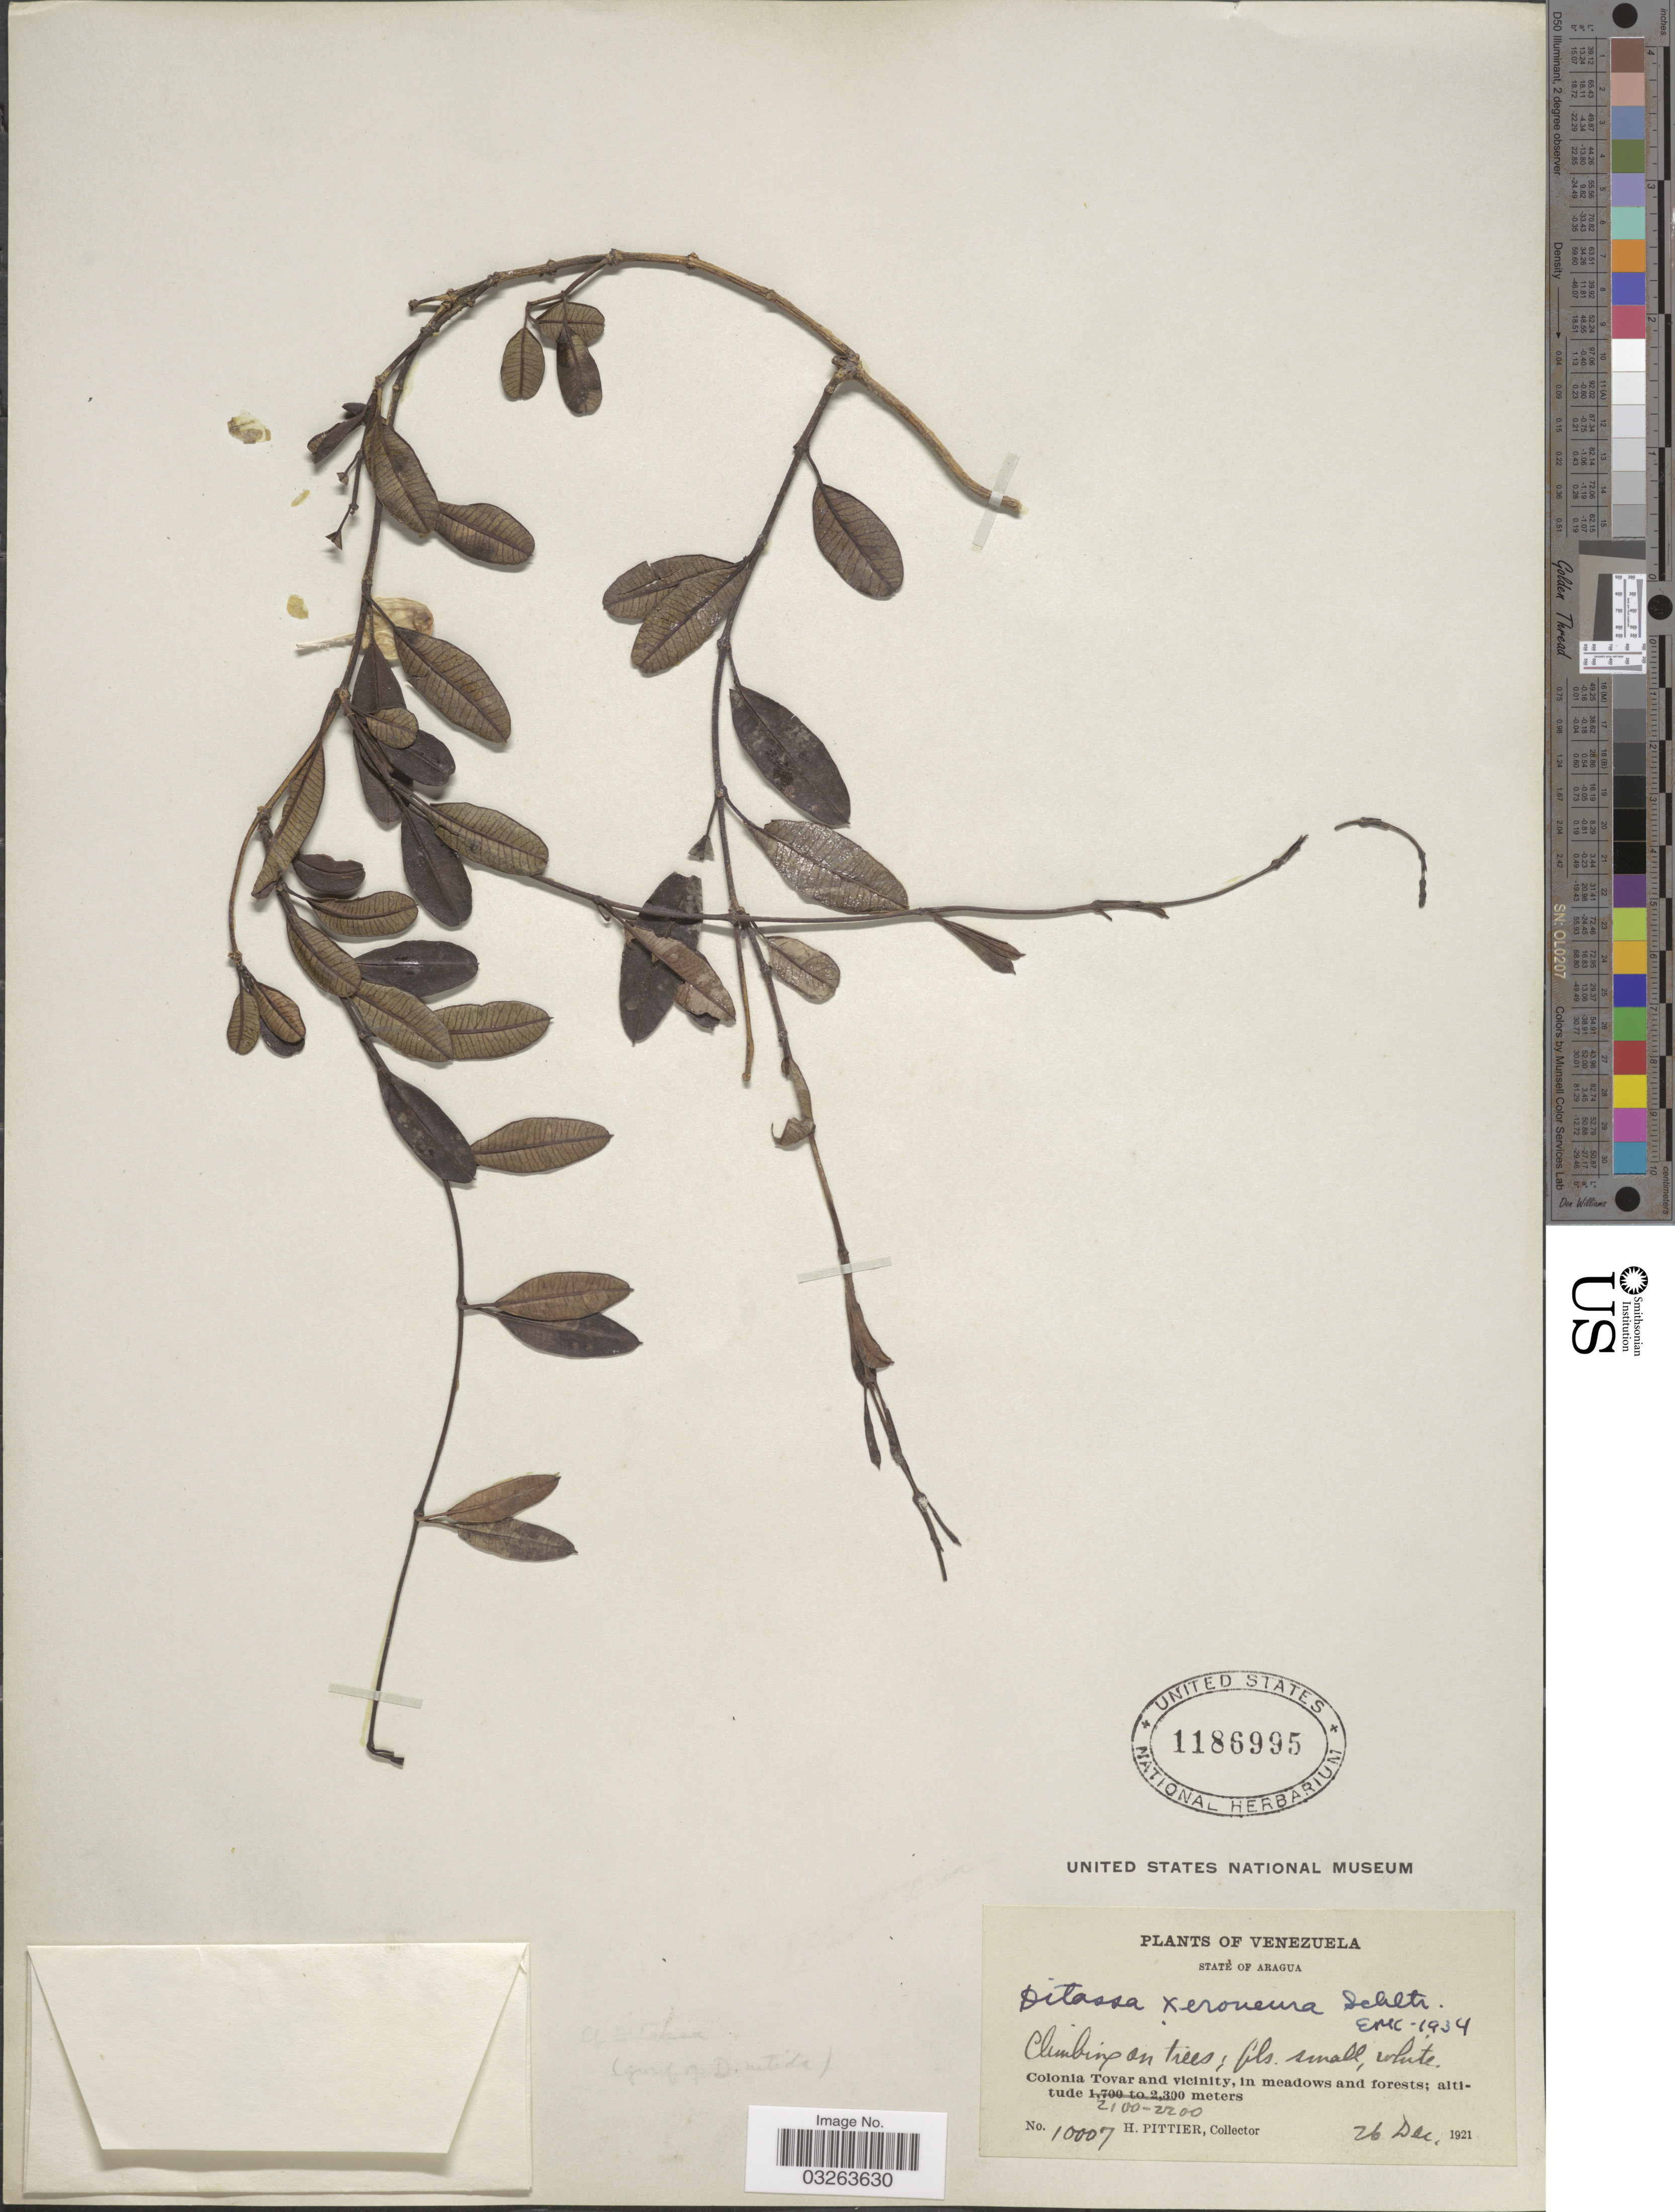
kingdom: Plantae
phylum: Tracheophyta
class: Magnoliopsida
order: Gentianales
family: Apocynaceae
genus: Ditassa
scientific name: Ditassa sp.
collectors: H. F. Pittier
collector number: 10007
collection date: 1921-12-26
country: Venezuela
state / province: Aragua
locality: Colonia Tovar and vicinity, in meadows and forests.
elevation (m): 2100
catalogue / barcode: US 1186995